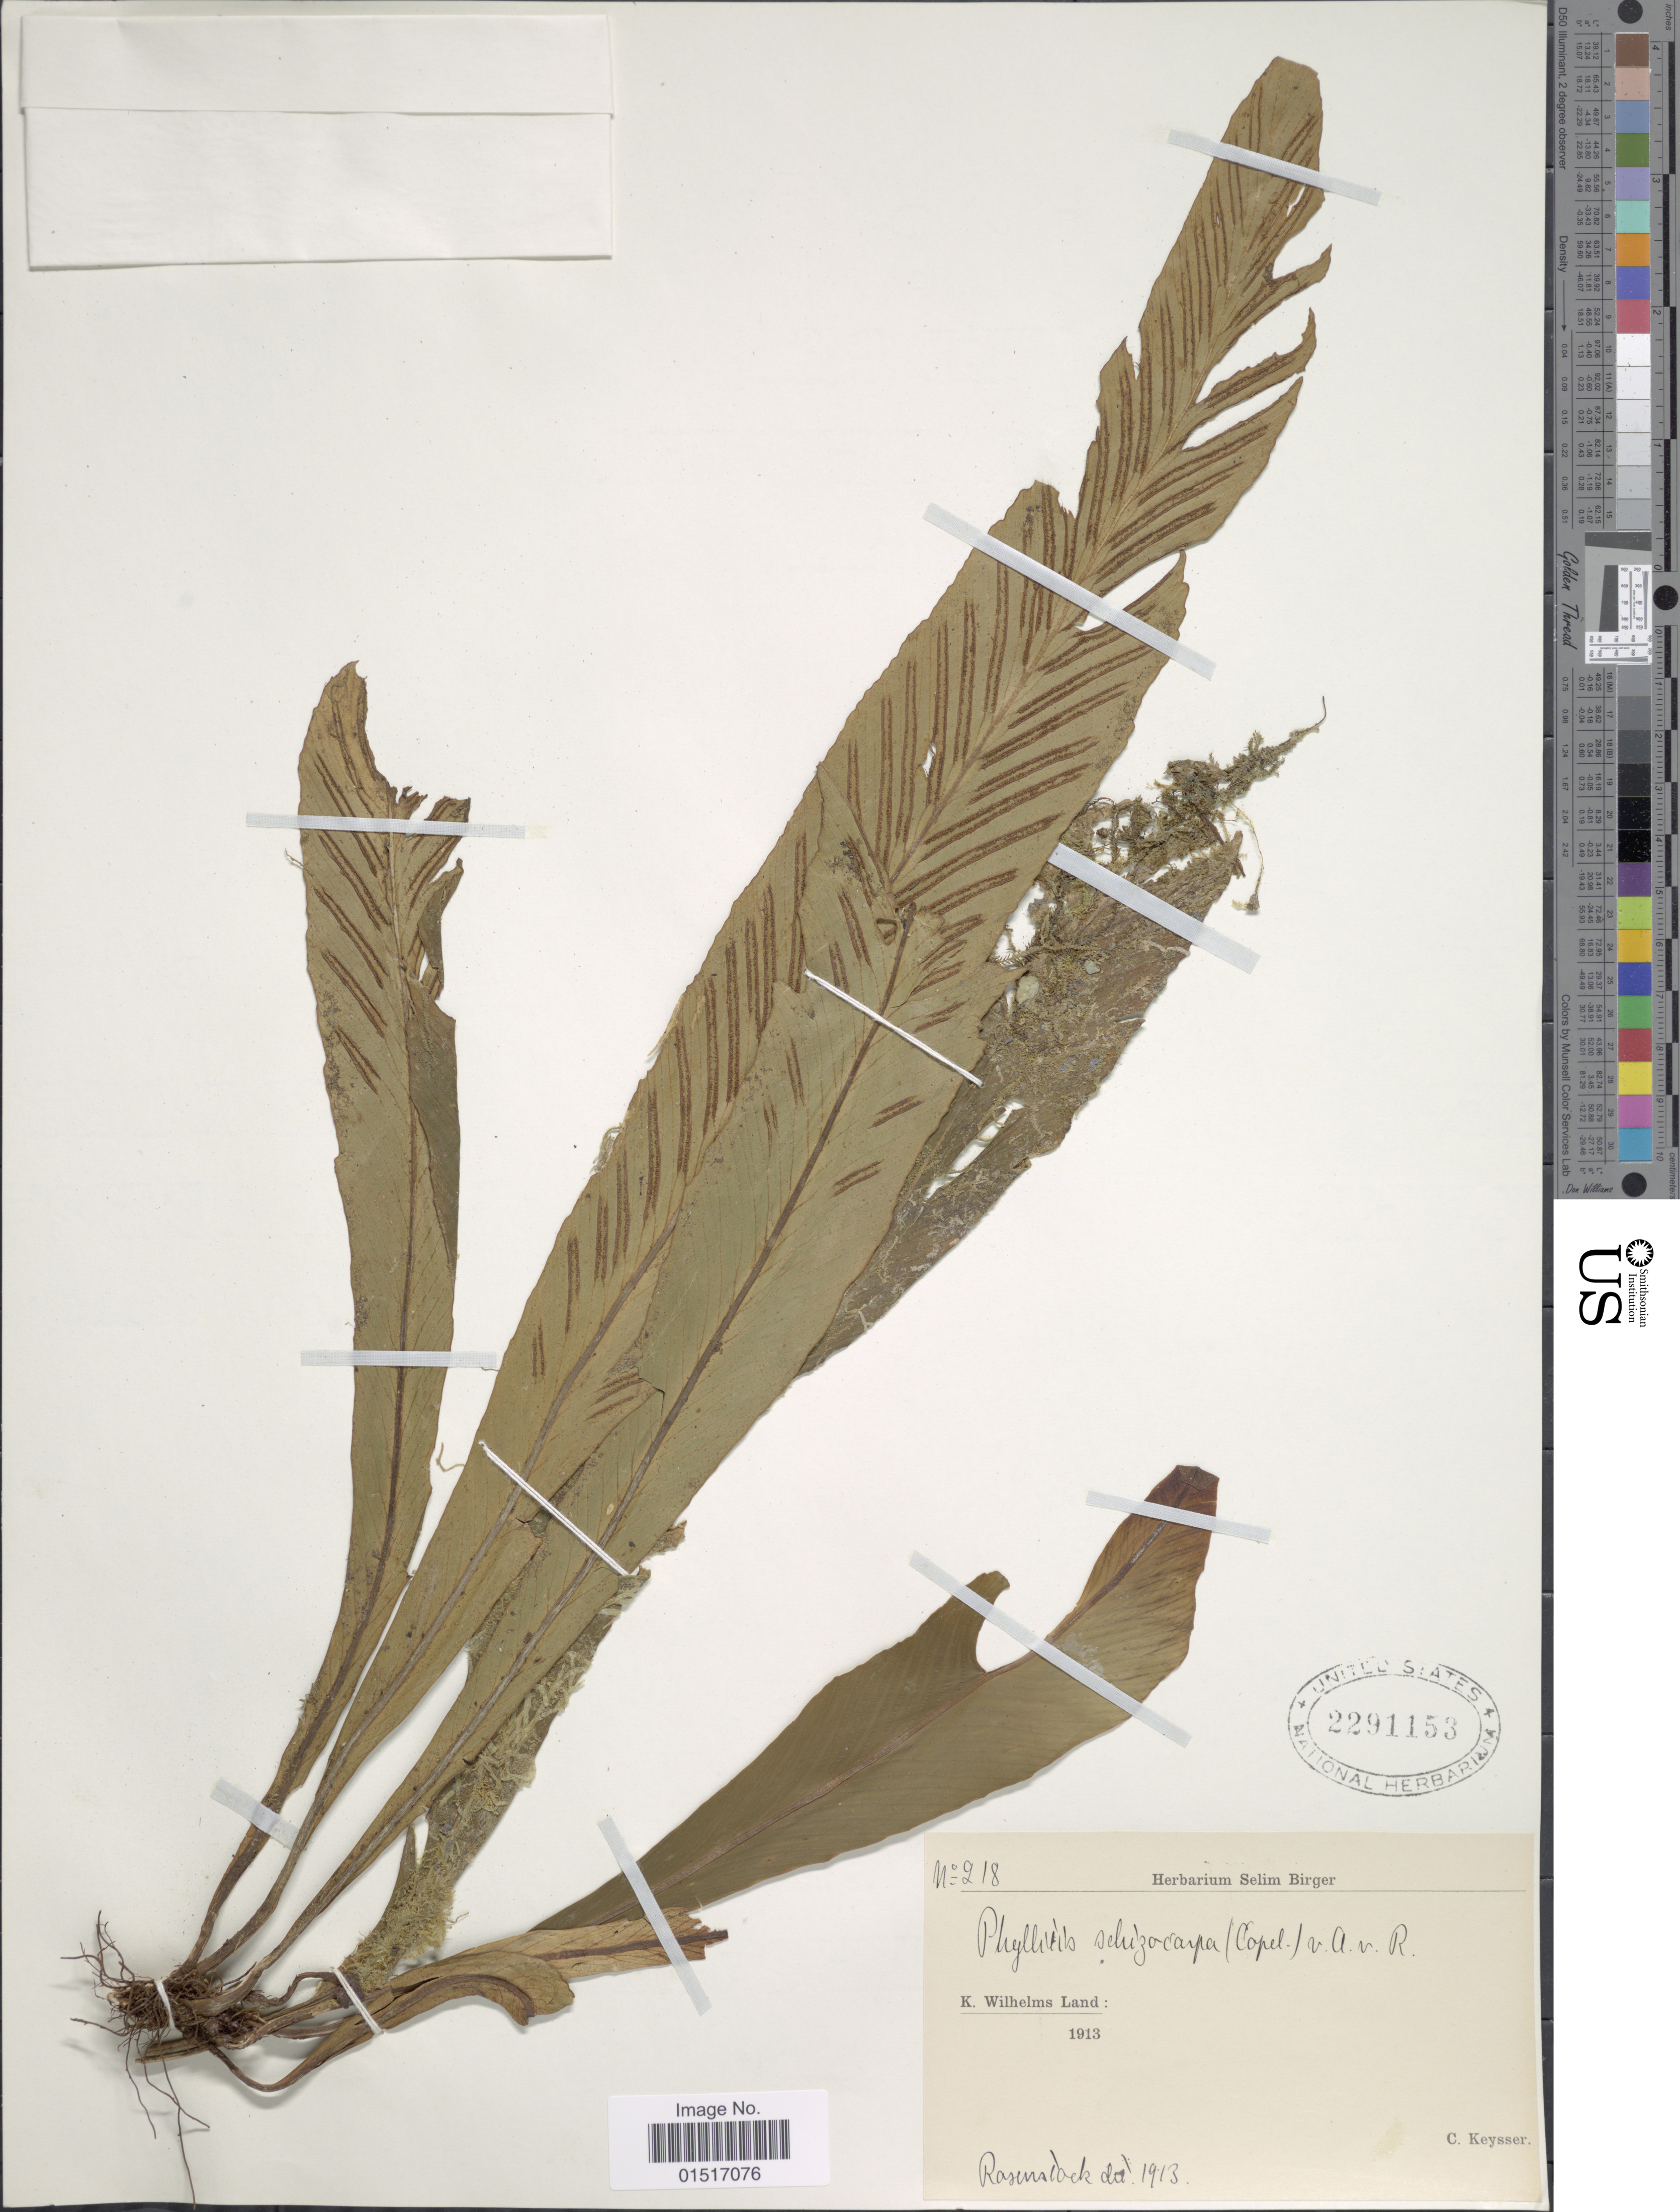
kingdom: Plantae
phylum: Tracheophyta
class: Polypodiopsida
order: Polypodiales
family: Aspleniaceae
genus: Asplenium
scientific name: Asplenium schizocarpum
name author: (Copel.) Copel.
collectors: C. Keysser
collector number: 218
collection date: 1913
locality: K. Wilhelms Land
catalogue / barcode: US 2291153